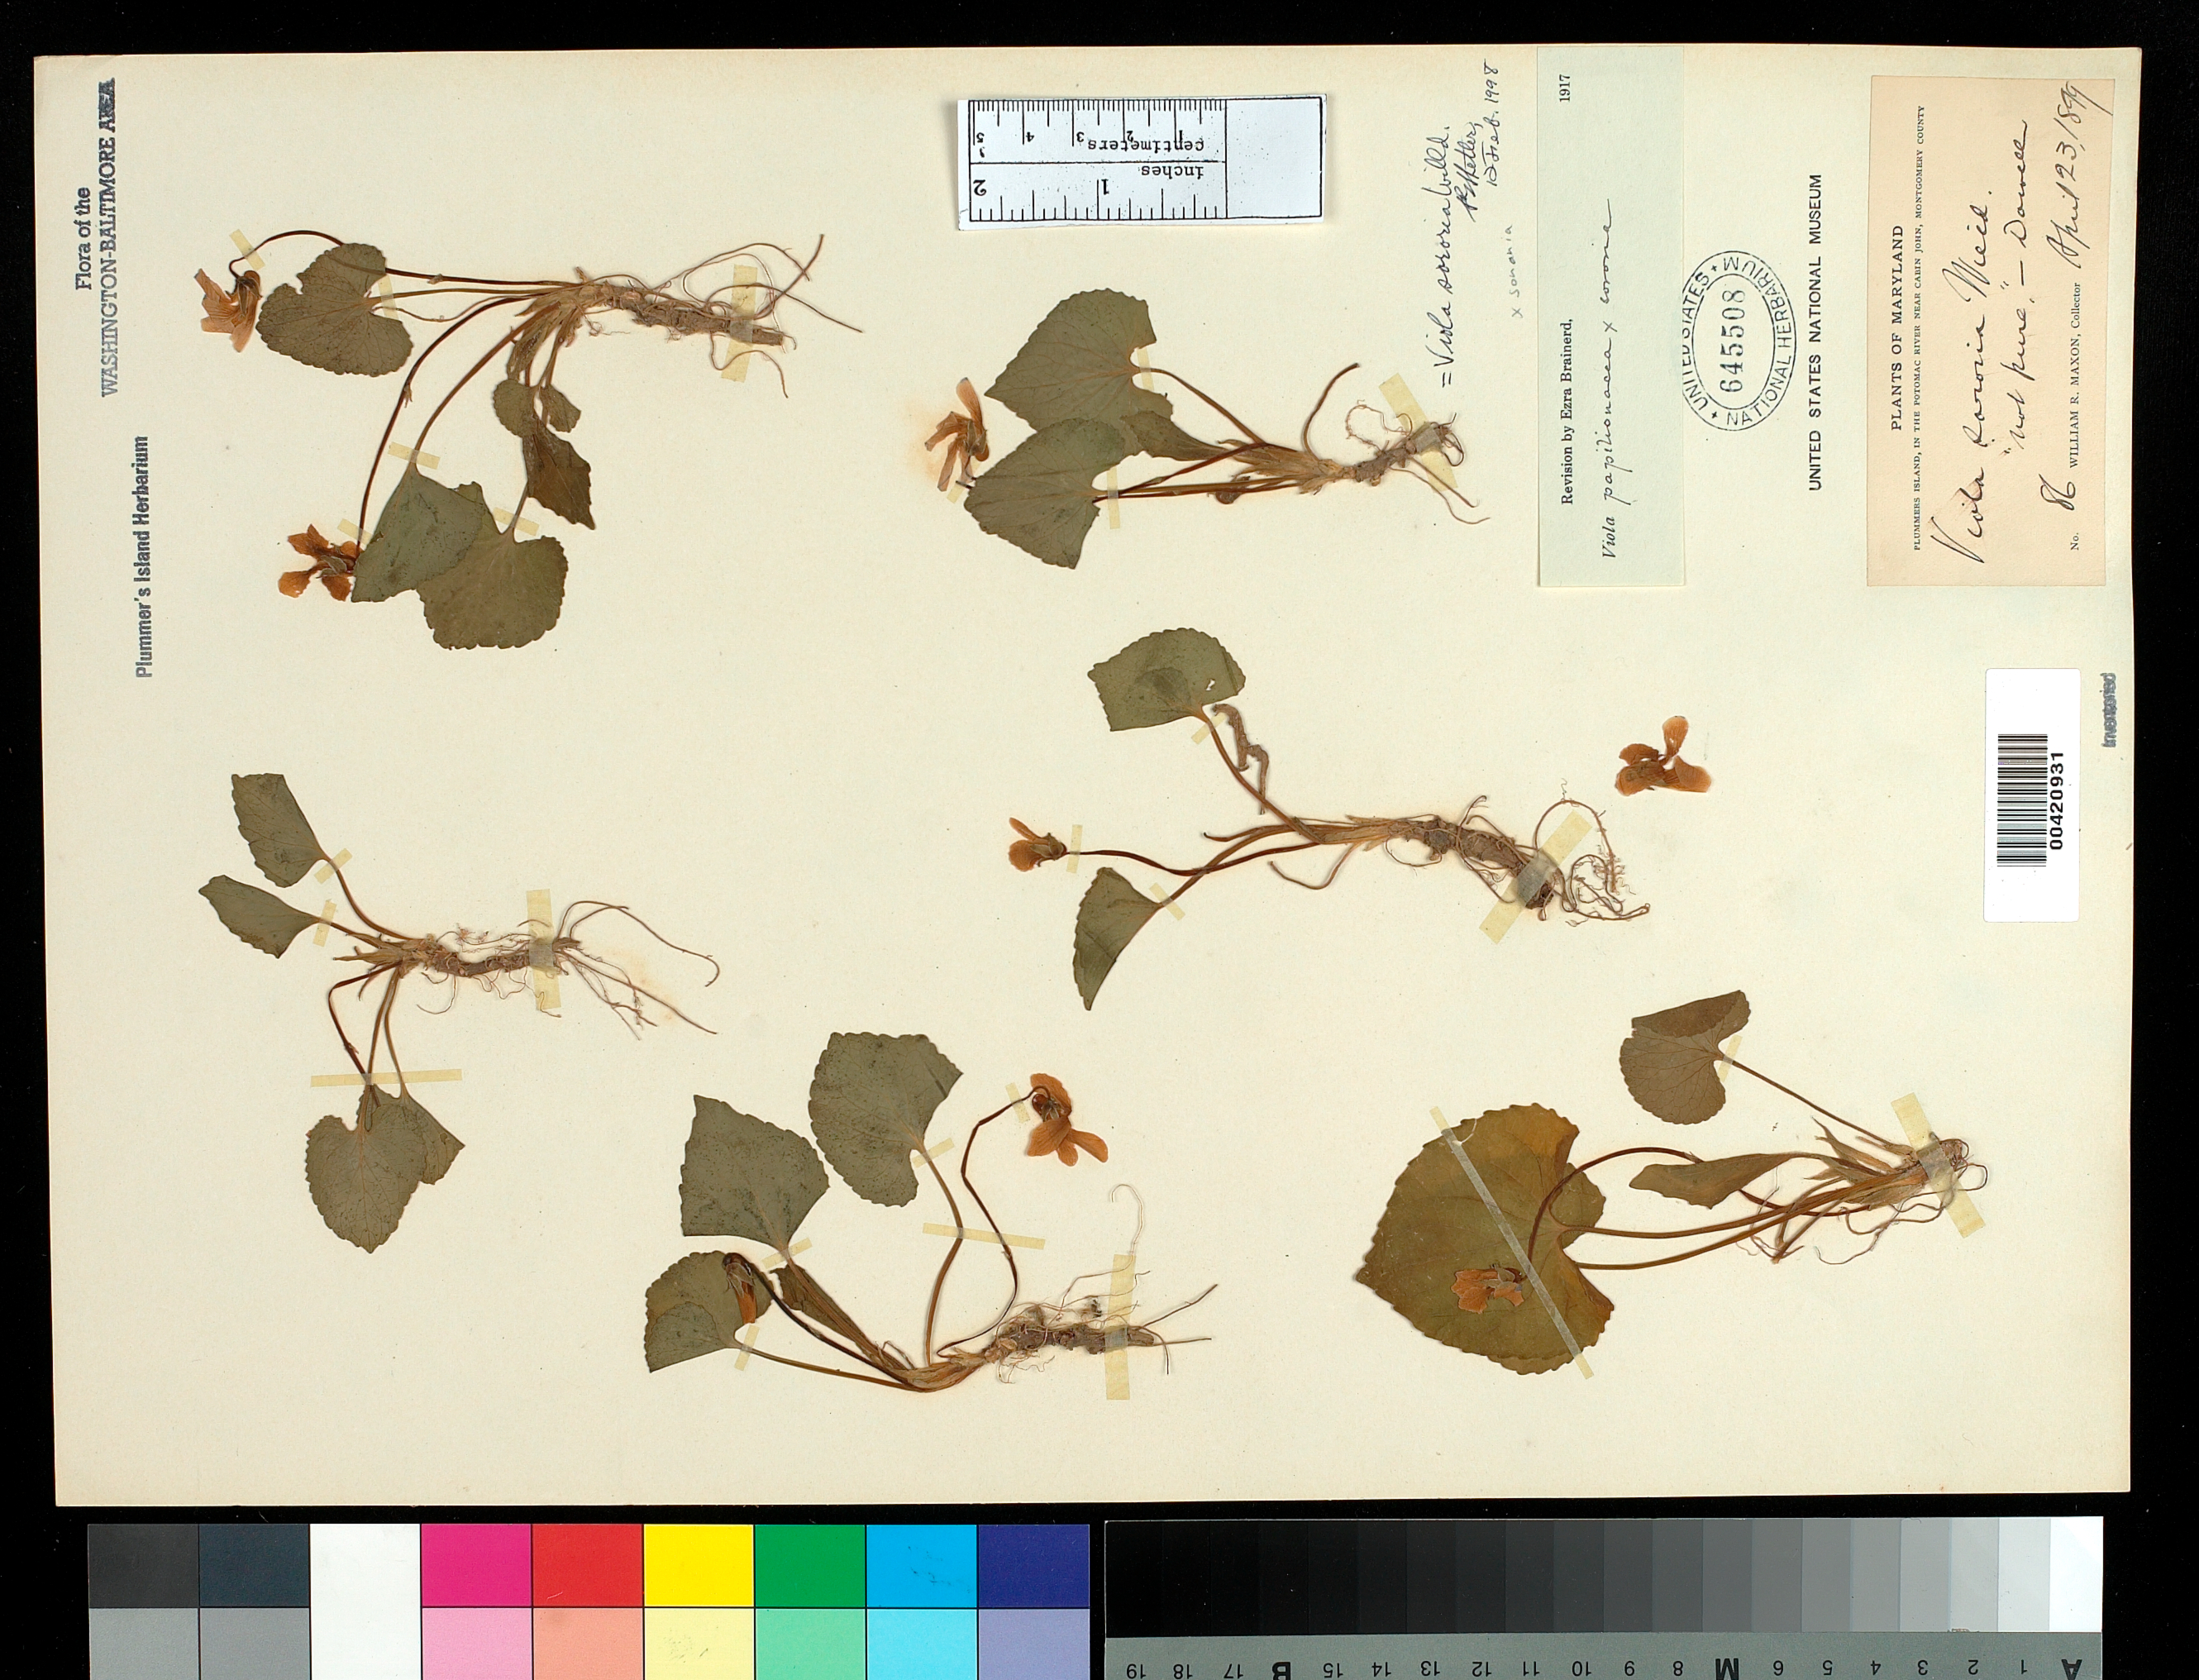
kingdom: Plantae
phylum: Tracheophyta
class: Magnoliopsida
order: Malpighiales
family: Violaceae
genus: Viola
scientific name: Viola sororia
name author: Willd.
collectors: W. R. Maxon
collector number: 86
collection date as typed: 23 Apr 1899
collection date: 1899-04-23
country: United States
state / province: Maryland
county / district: Montgomery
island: Plummers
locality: Plummer's Island Plummers Island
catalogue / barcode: US 645508